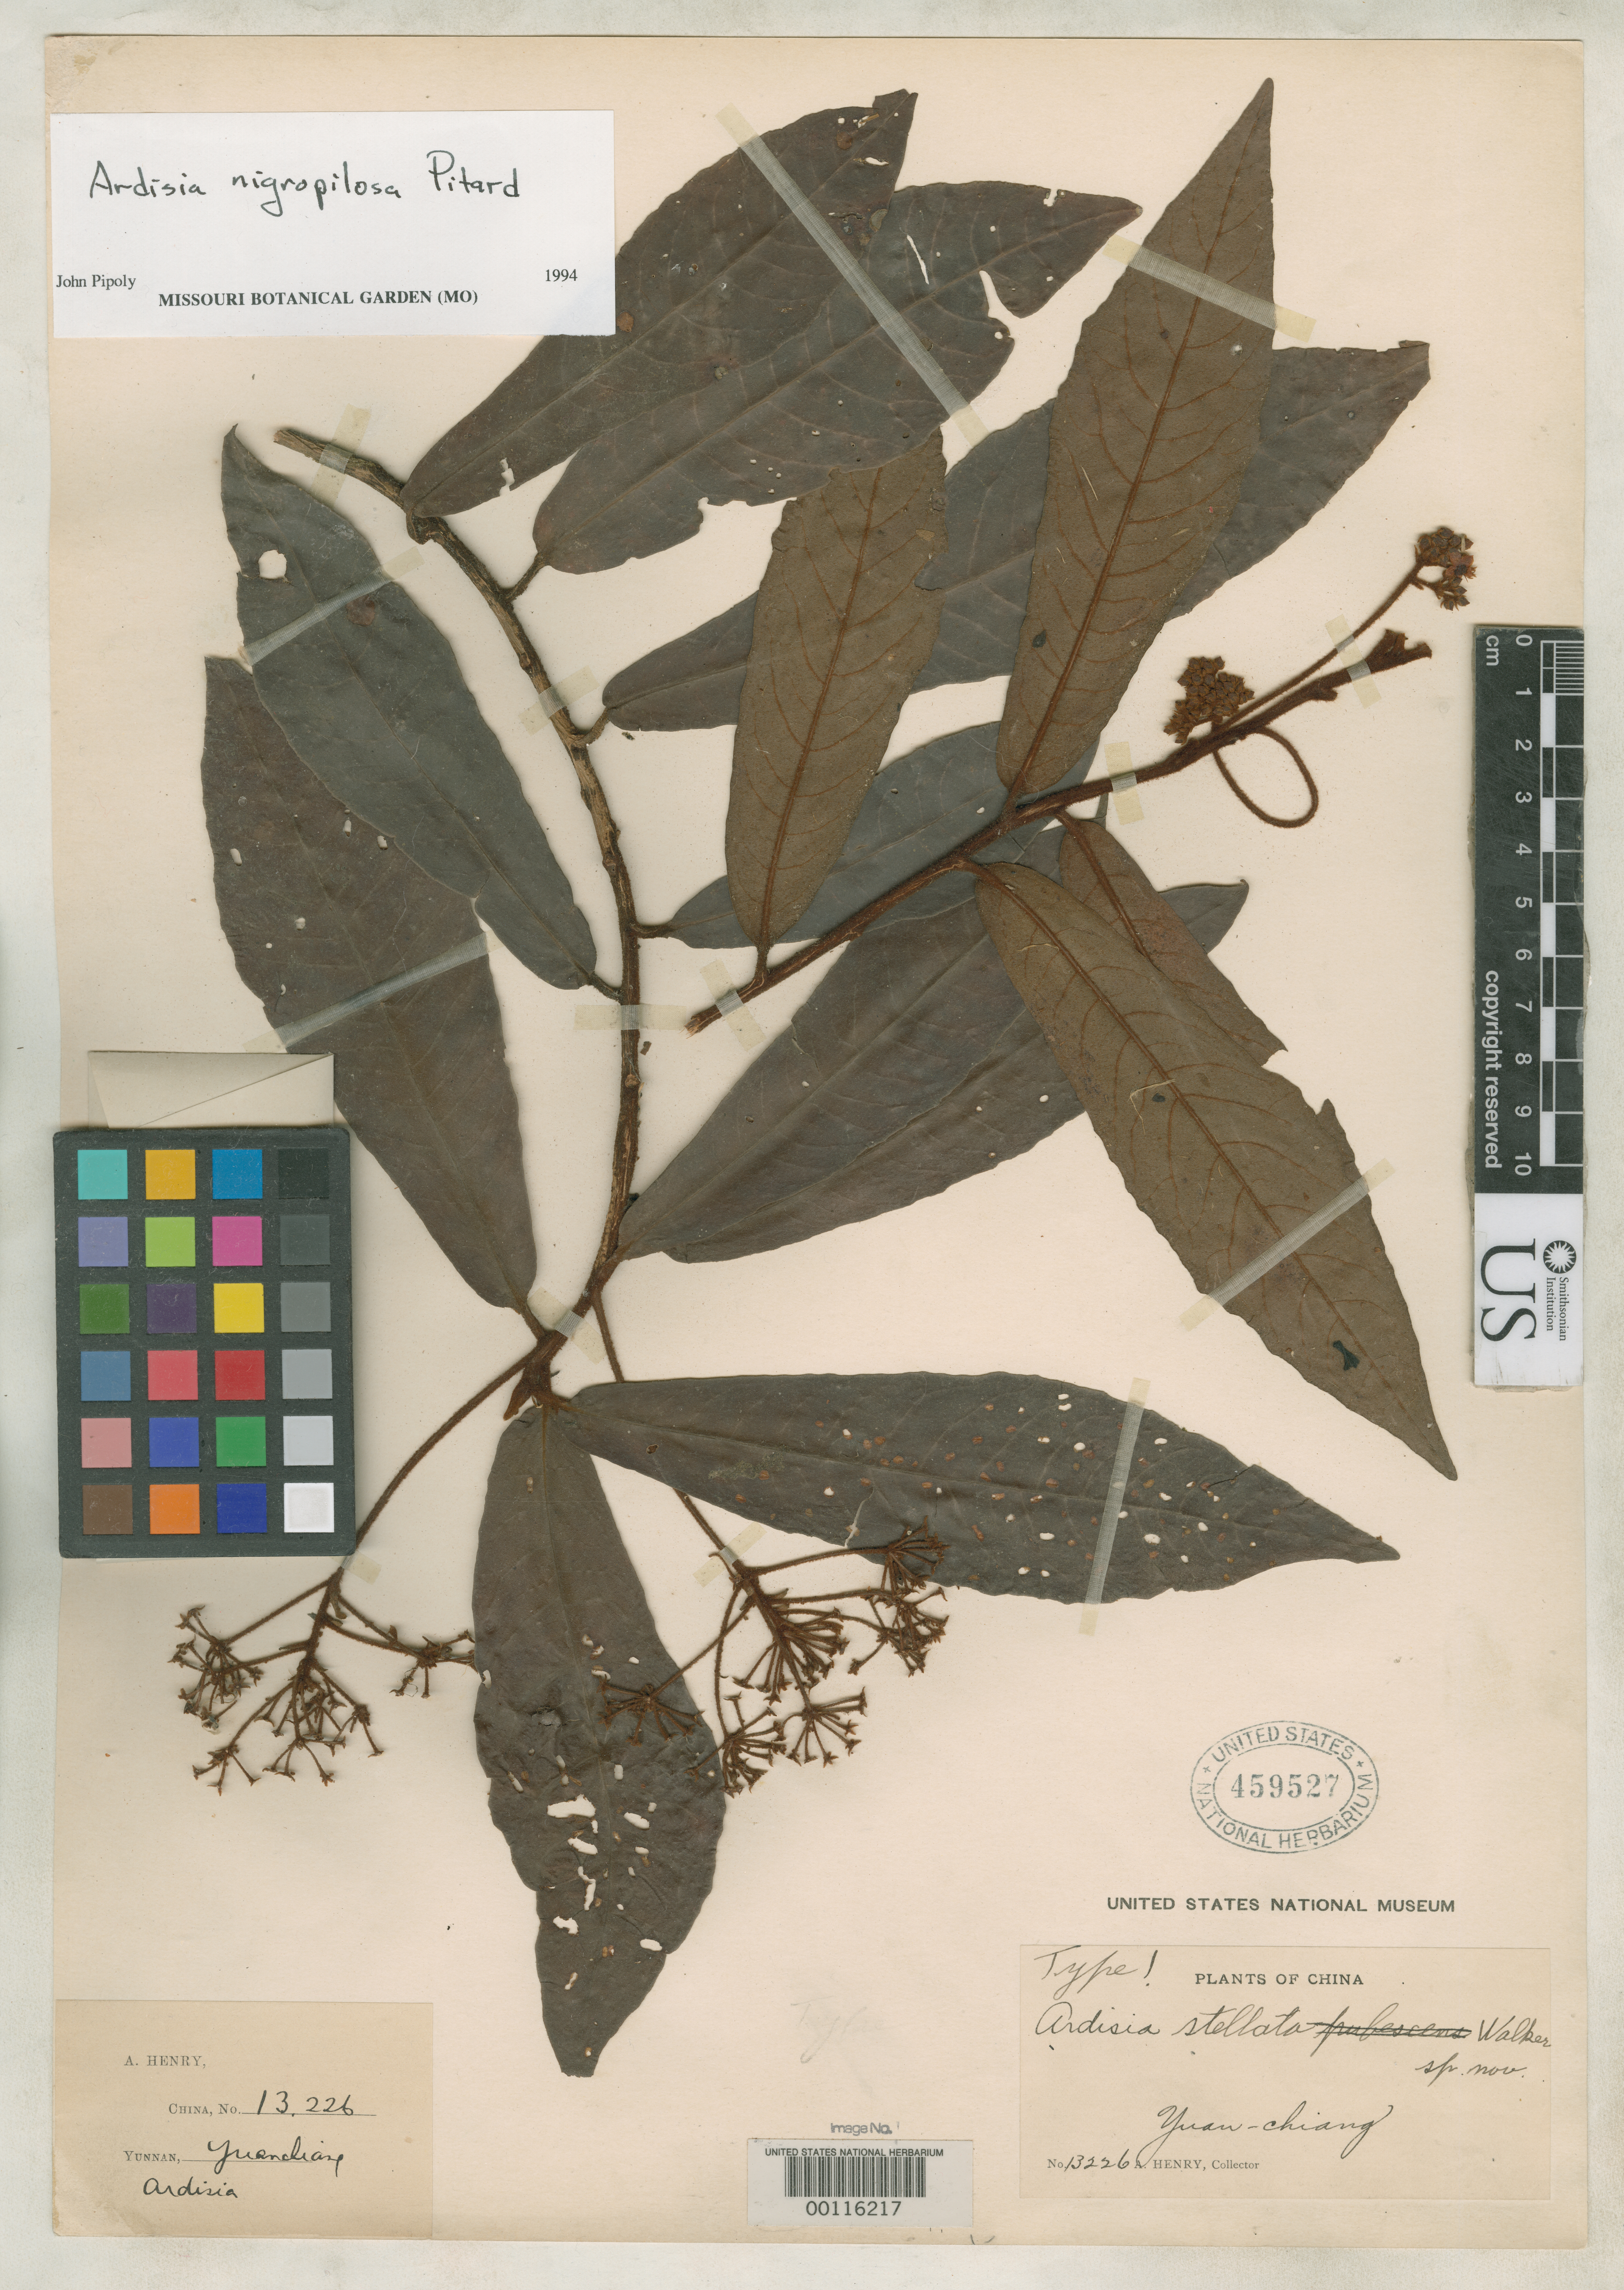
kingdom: Plantae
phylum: Tracheophyta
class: Magnoliopsida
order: Ericales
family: Primulaceae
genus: Ardisia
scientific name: Ardisia stellata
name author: E. Walker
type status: Type Collection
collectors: A. Henry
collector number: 13226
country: China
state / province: Yunnan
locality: Yuan Chiang.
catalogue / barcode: US 459527